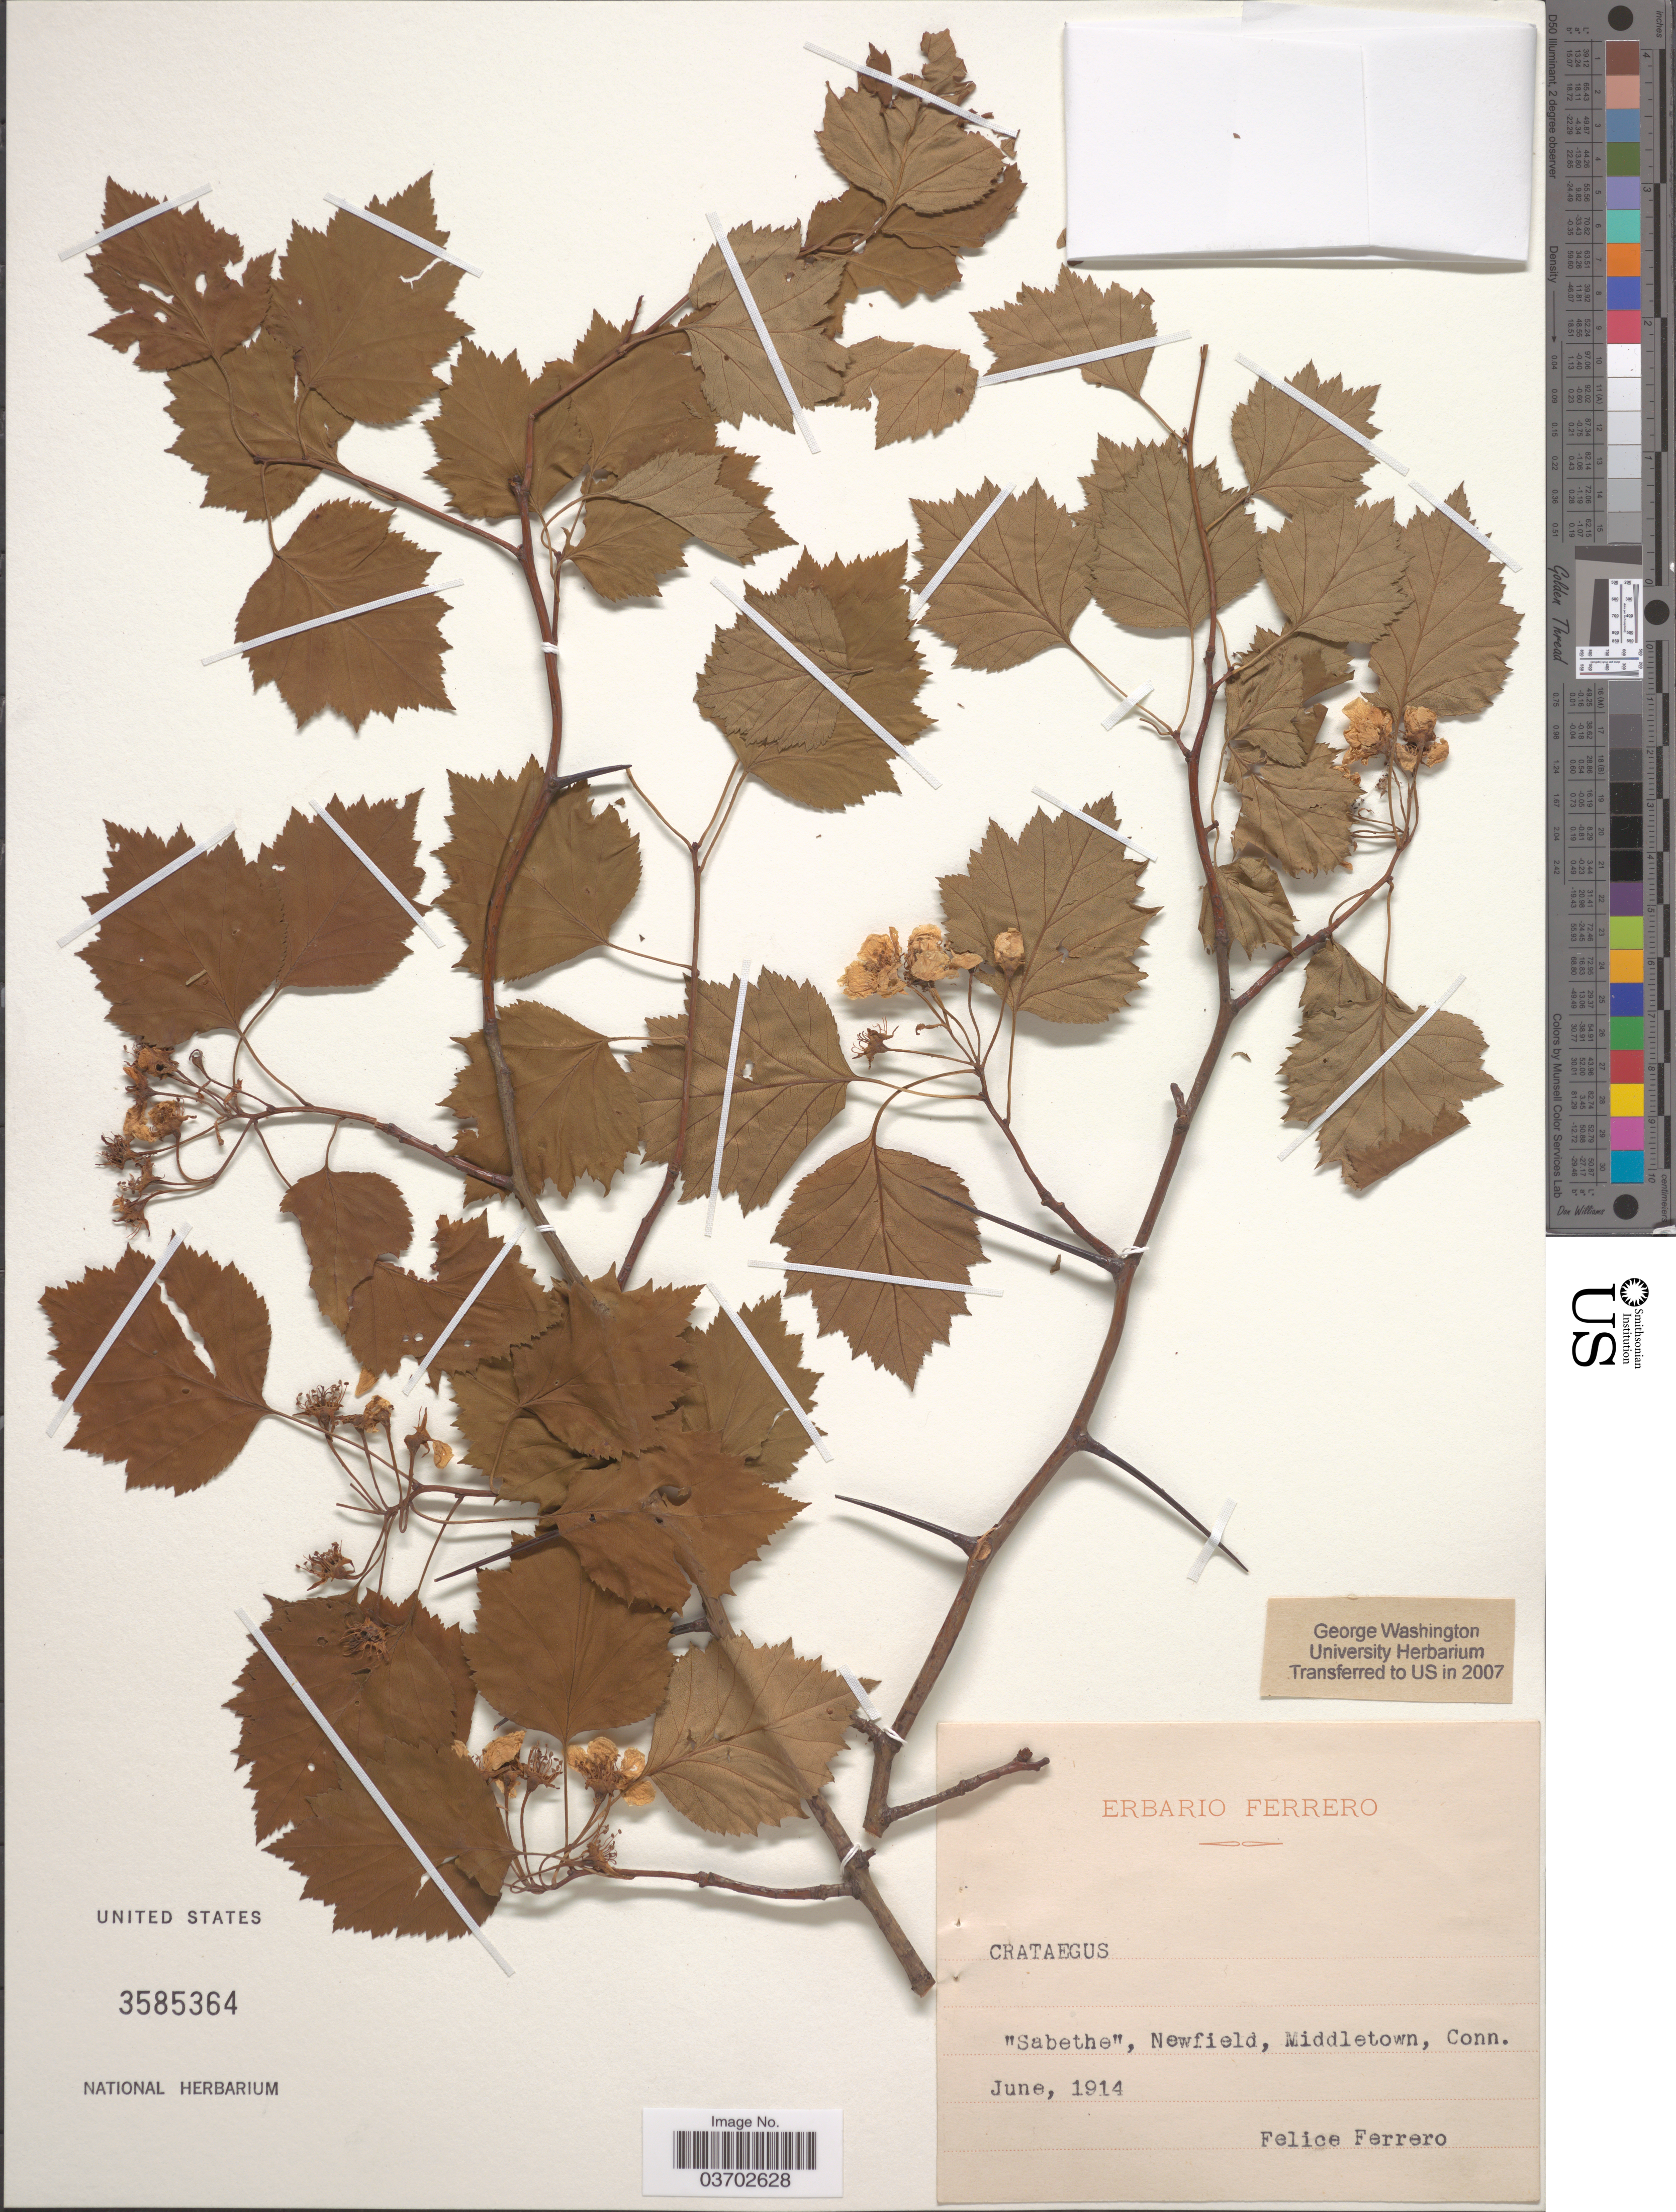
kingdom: Plantae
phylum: Tracheophyta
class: Magnoliopsida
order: Rosales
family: Rosaceae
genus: Crataegus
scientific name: Crataegus sp.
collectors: F. Ferrero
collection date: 1914-06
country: United States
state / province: Connecticut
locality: Sabethe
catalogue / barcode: US 3585364